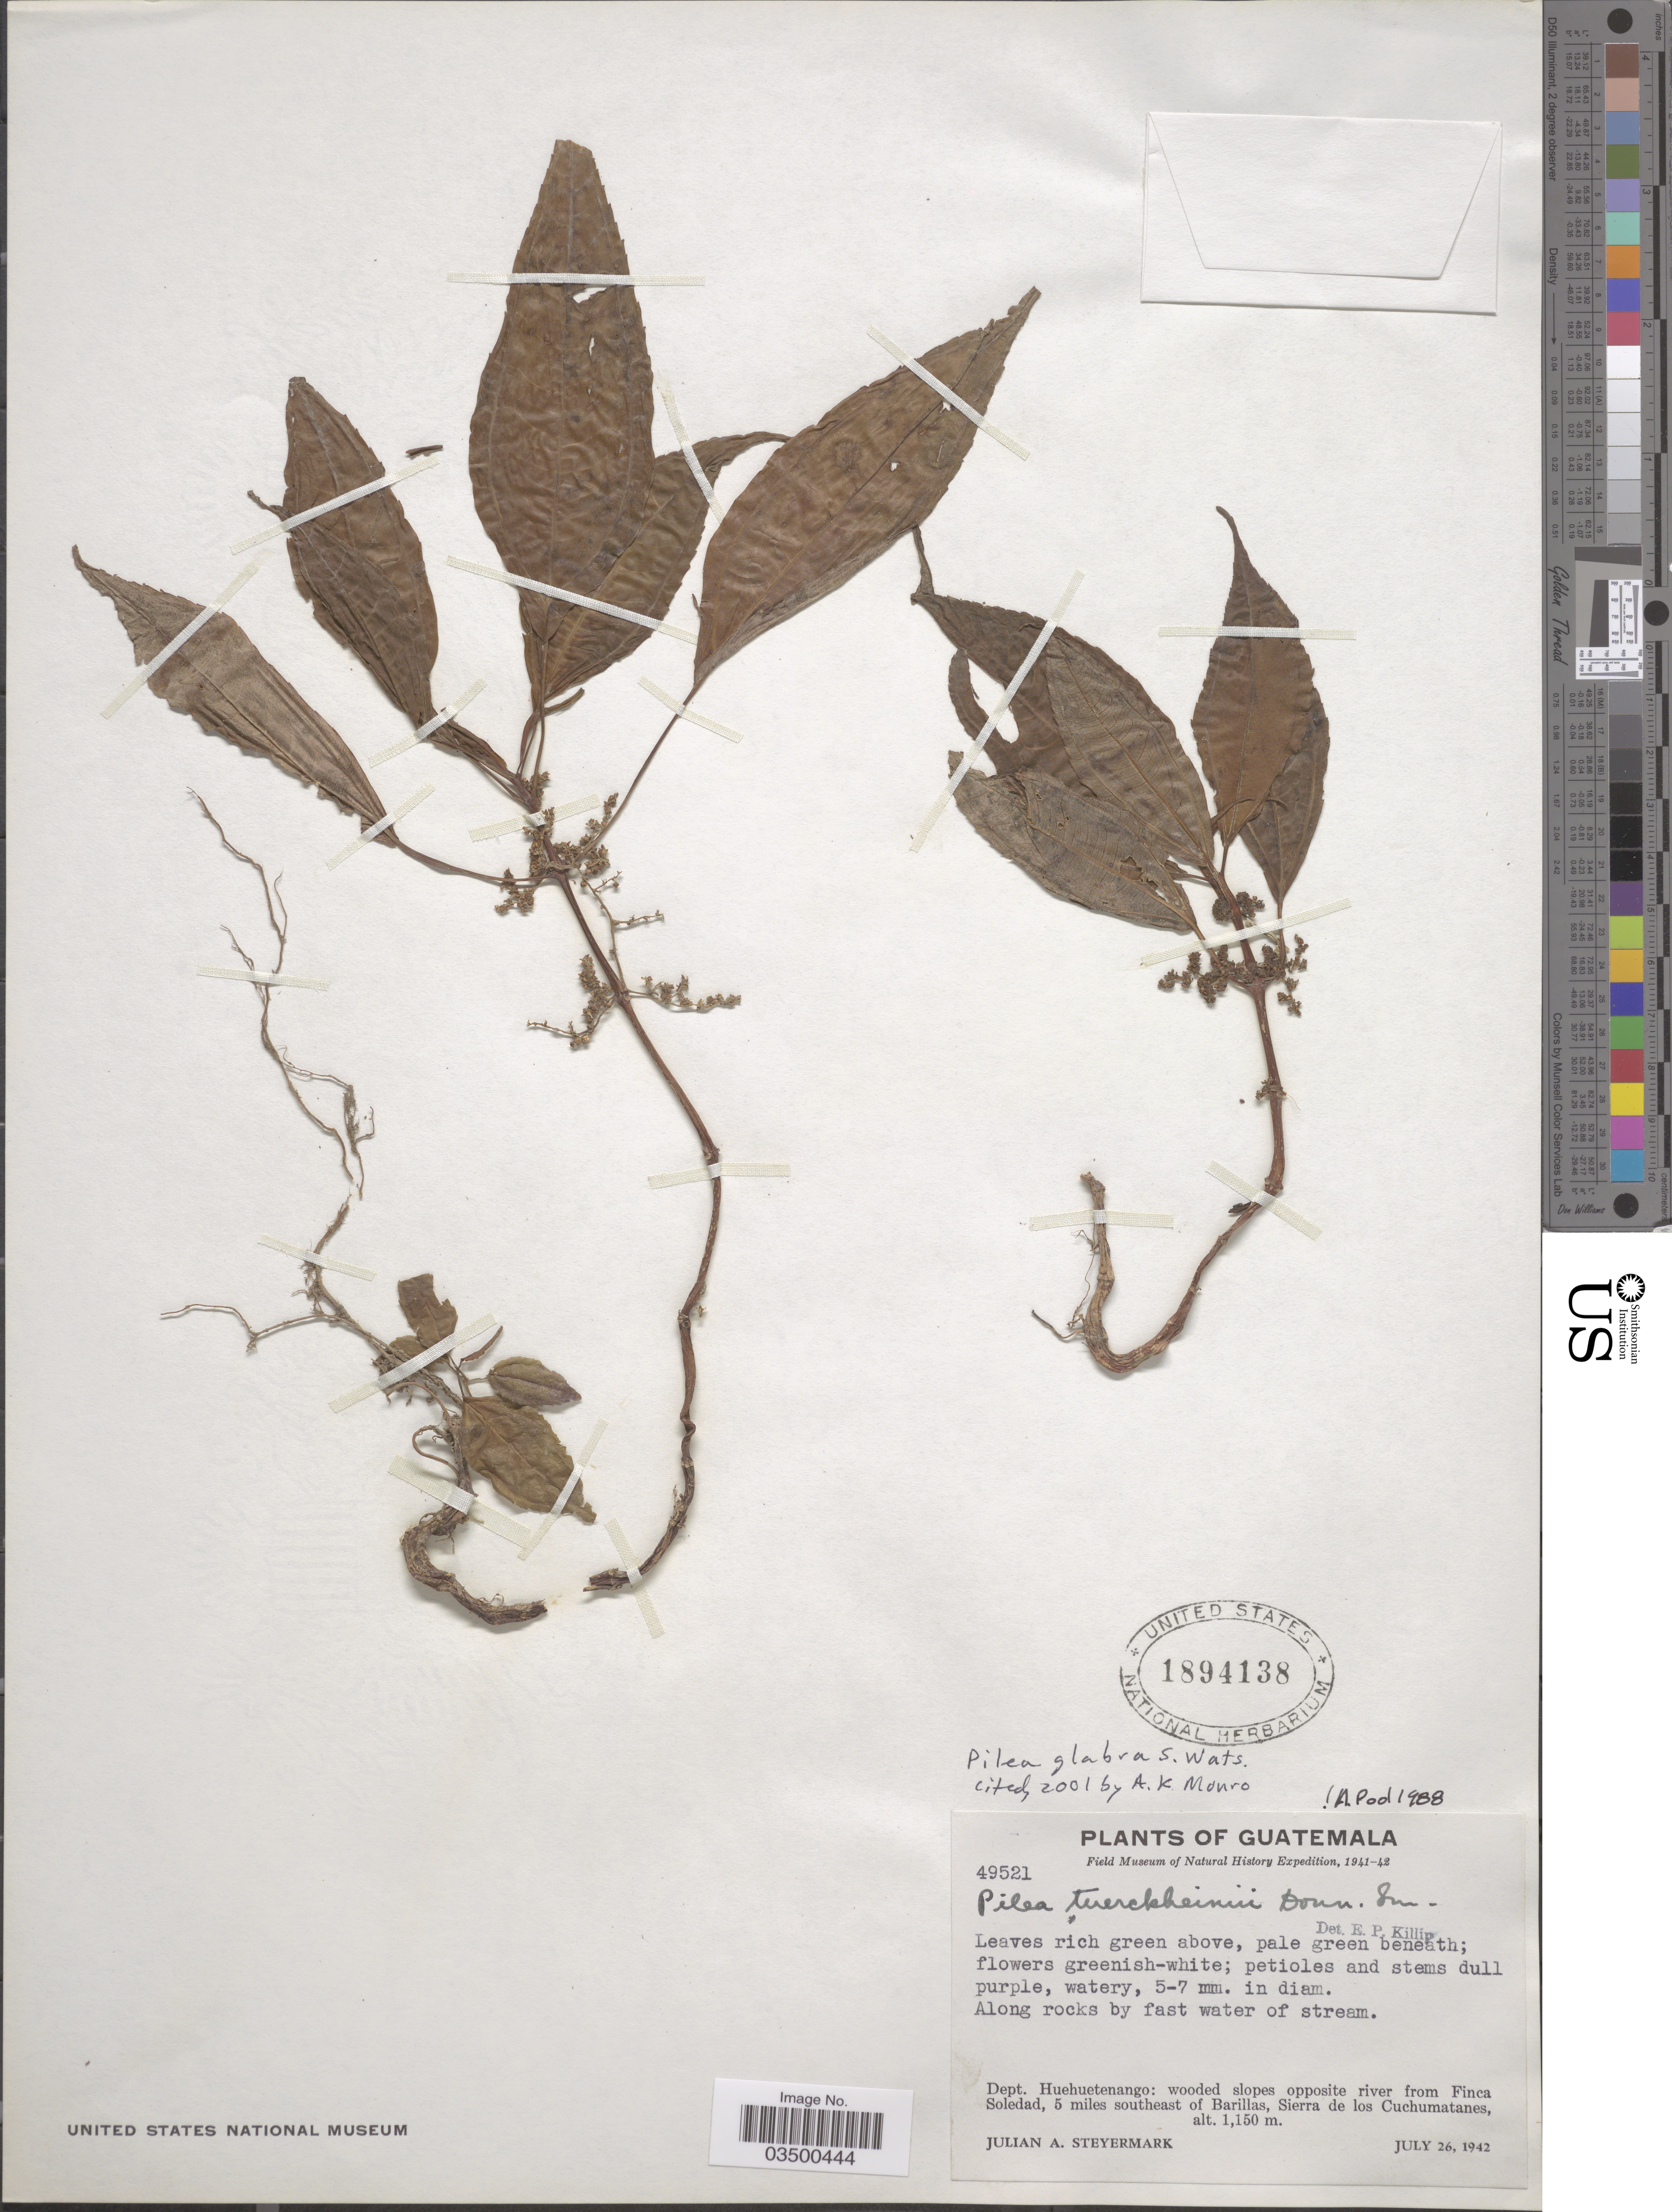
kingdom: Plantae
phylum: Tracheophyta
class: Magnoliopsida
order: Rosales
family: Urticaceae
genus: Pilea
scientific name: Pilea glabra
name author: S. Watson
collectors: J. Steyermark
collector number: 49521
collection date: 1942-07-26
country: Guatemala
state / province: Huehuetenango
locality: Dept. Huehuetenango: wooded slopes opposite river from Finca Soledad, 5 miles southeast of Barillas, Sierra de los Cuchumatanes.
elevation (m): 1150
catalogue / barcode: US 1894138